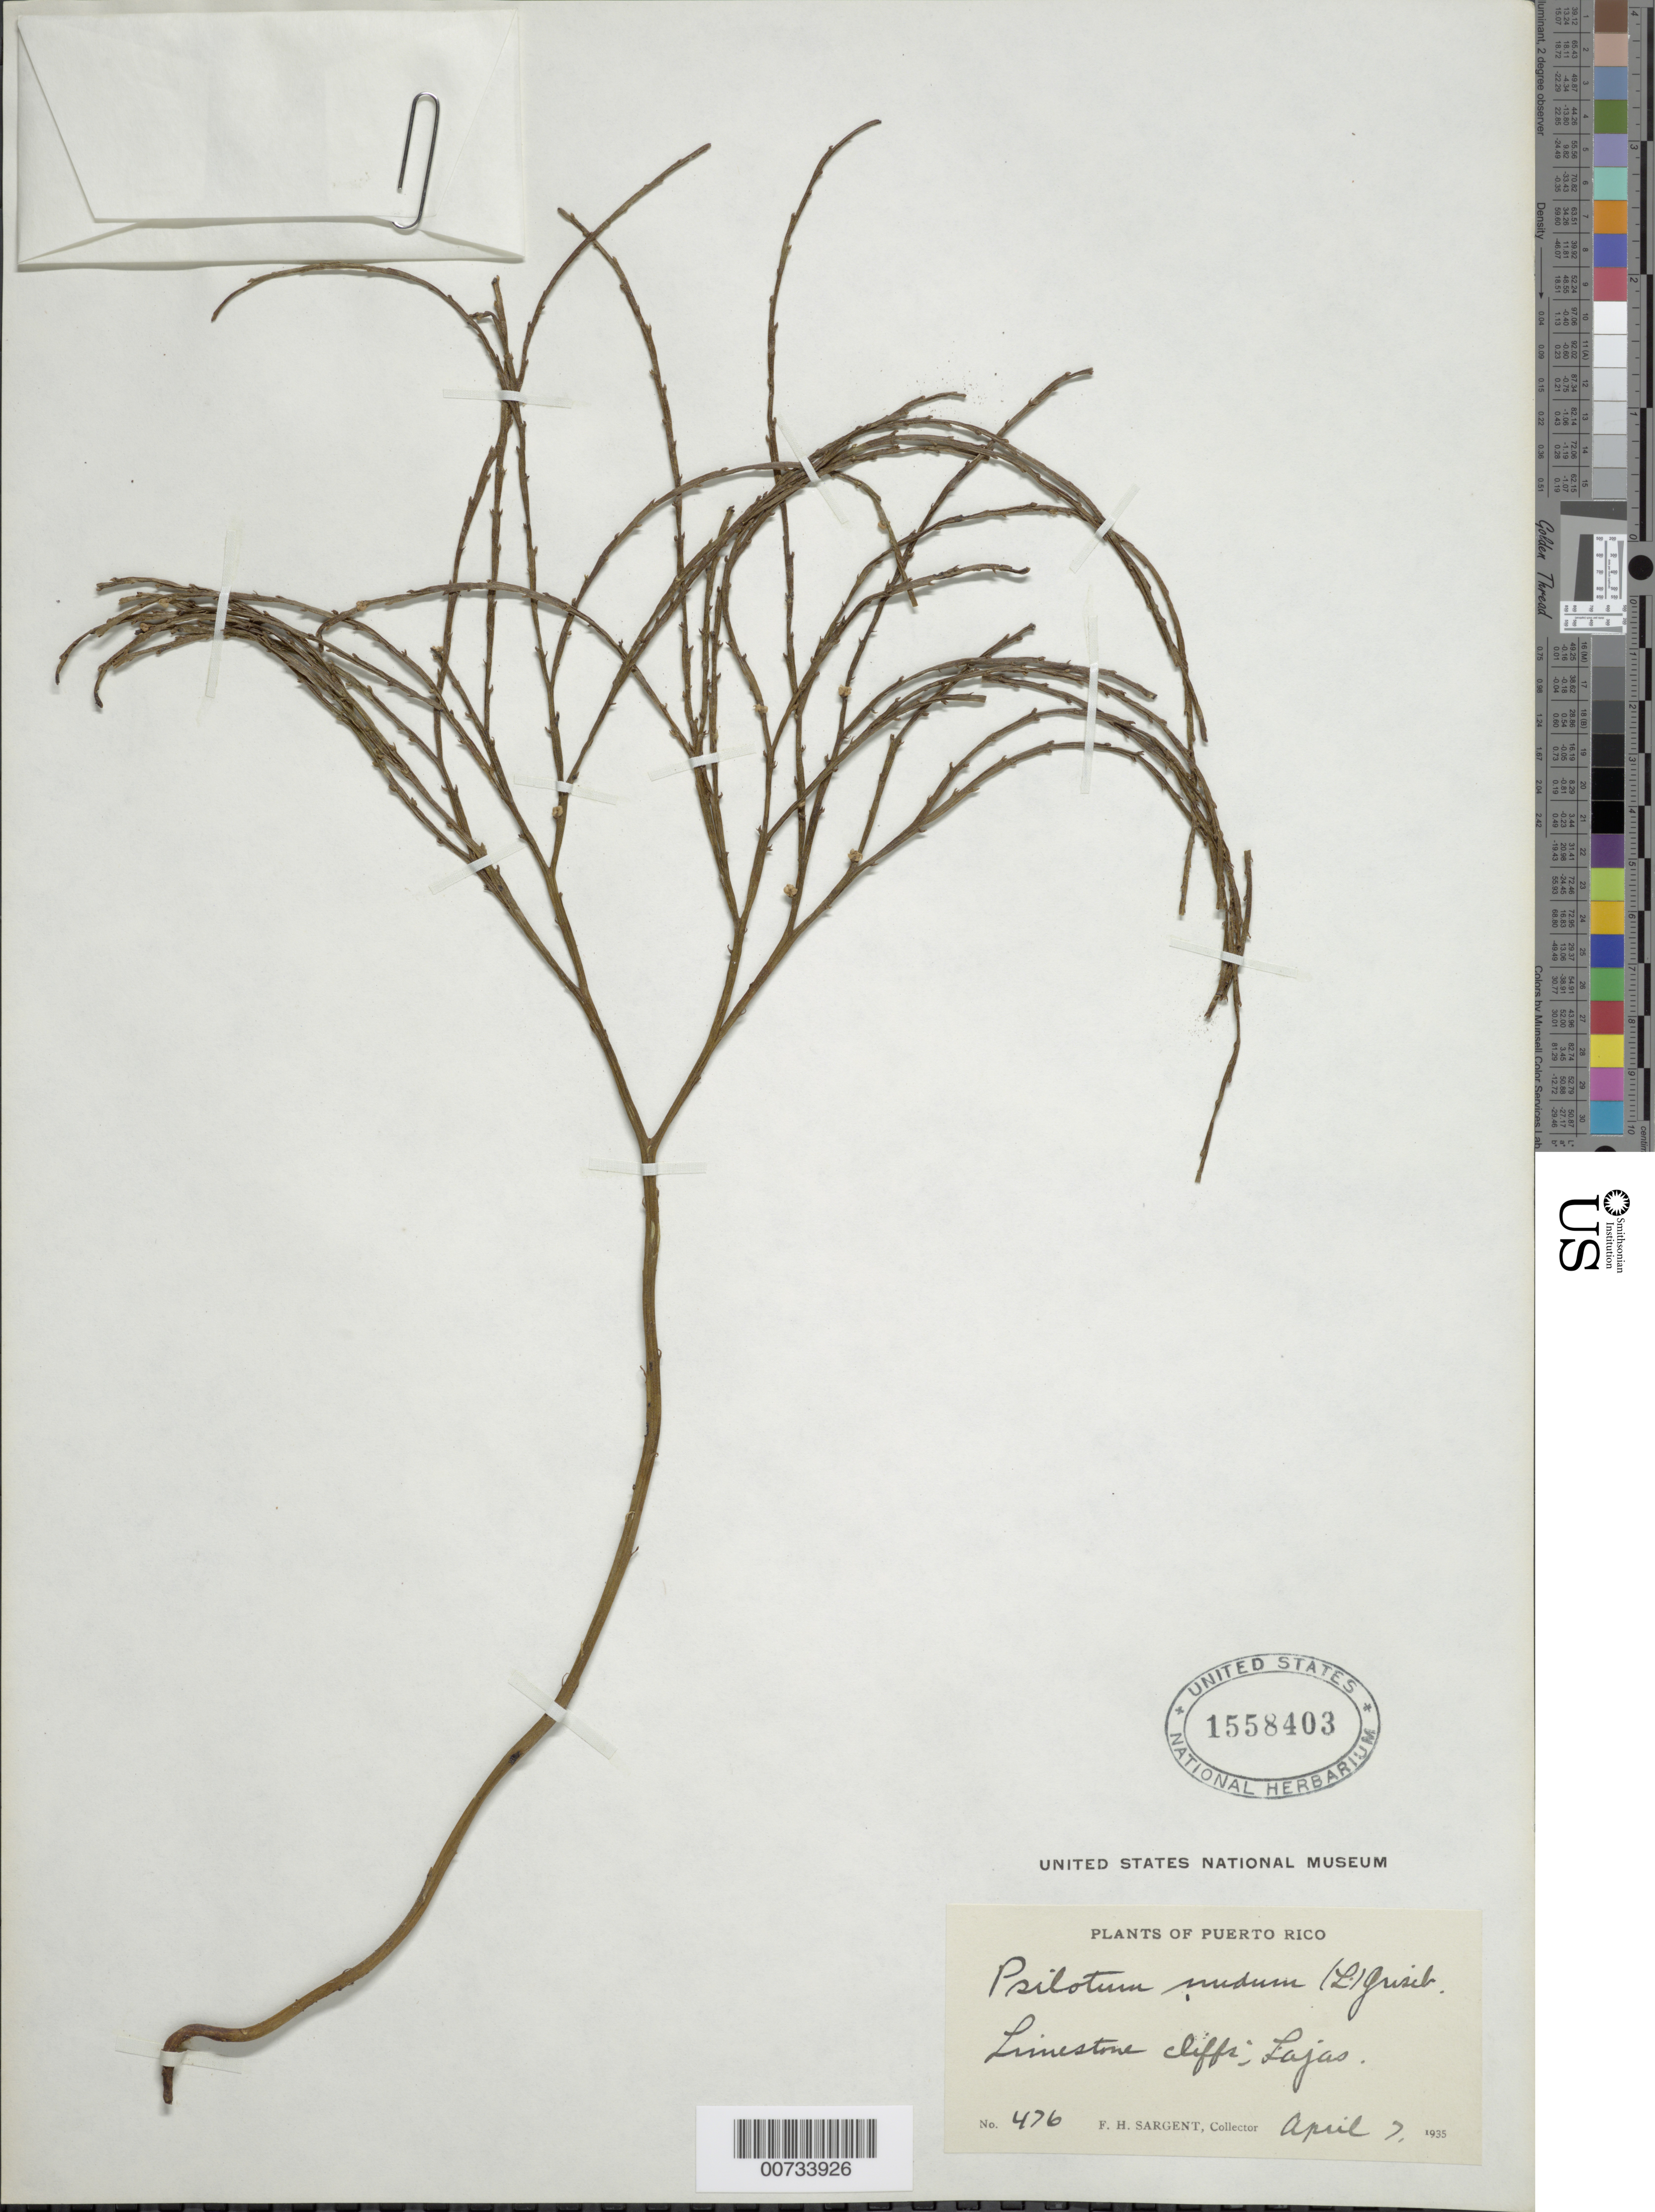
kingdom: Plantae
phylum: Tracheophyta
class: Polypodiopsida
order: Psilotales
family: Psilotaceae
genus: Psilotum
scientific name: Psilotum nudum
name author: (L.) P. Beauv.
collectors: F. H. Sargent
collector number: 476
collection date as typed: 07 Apr 1935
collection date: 1935-04-07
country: Puerto Rico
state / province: Lajas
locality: Lajas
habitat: Limestone cliffs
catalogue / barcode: US 1558403